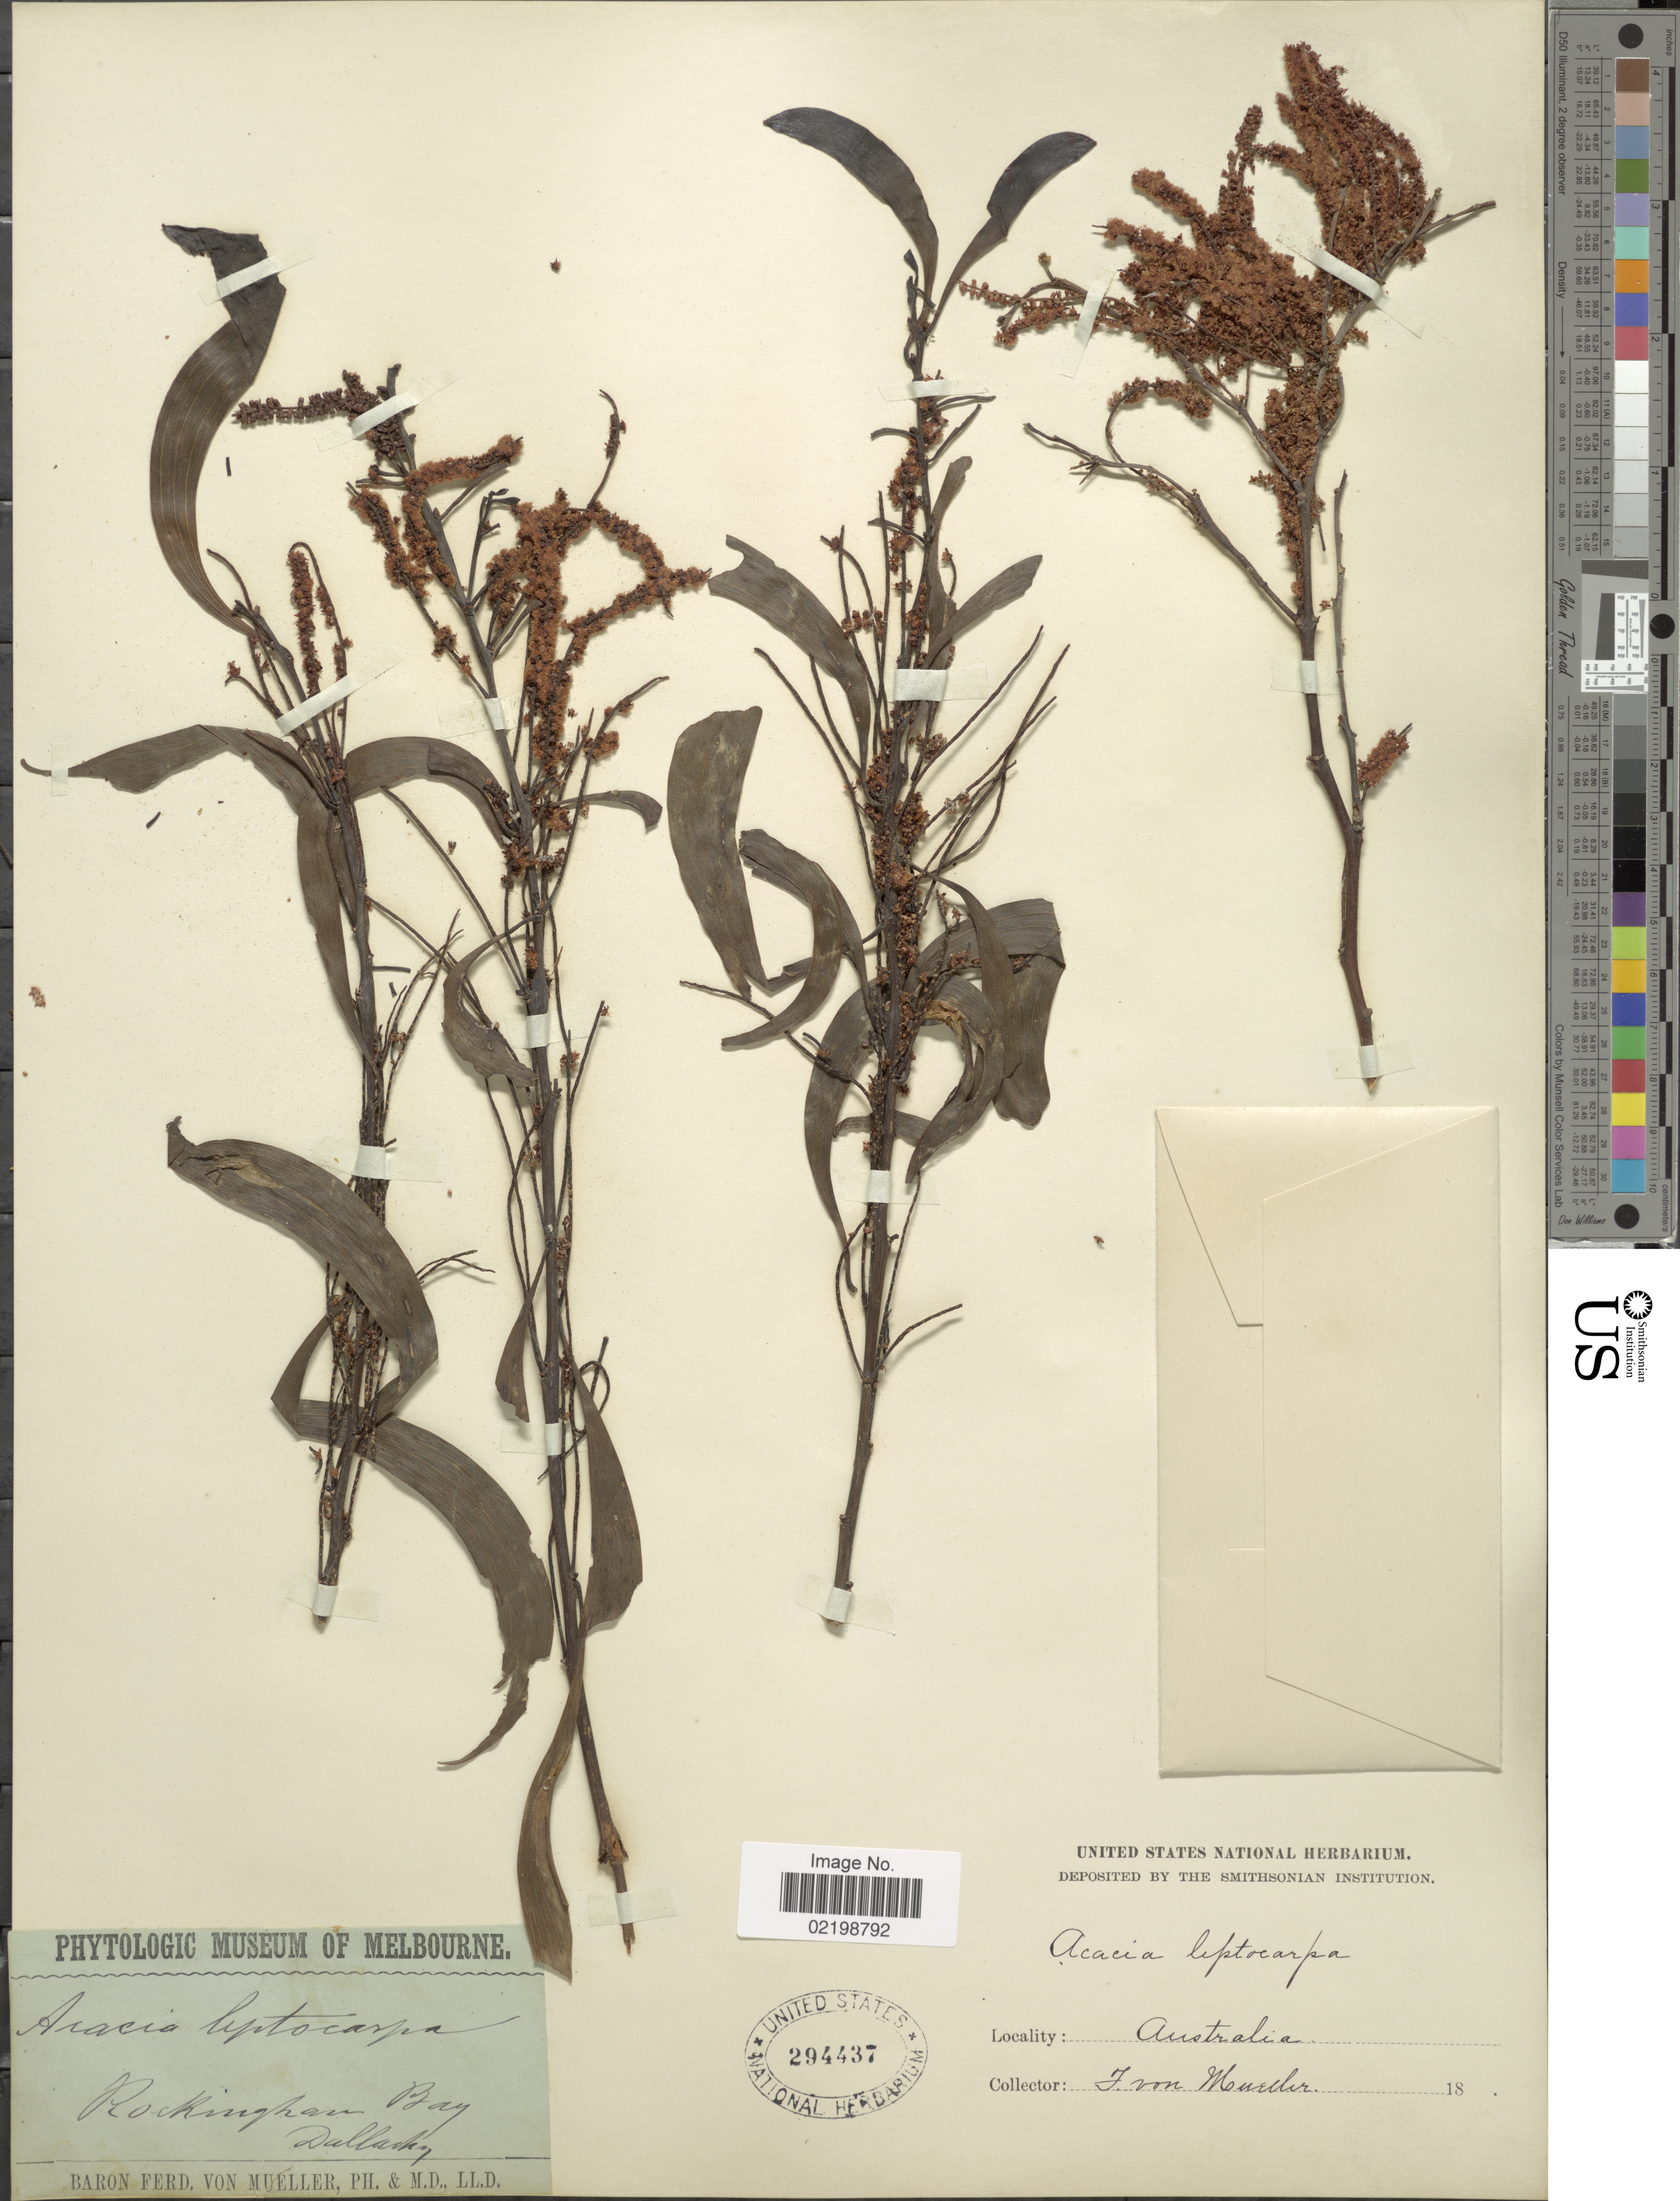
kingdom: Plantae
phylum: Tracheophyta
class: Magnoliopsida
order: Fabales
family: Fabaceae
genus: Acacia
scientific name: Acacia leptocarpa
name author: Benth.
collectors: F. Mueller & Dallachy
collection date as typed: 18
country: Australia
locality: Rockingham Bay,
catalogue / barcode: US 294437